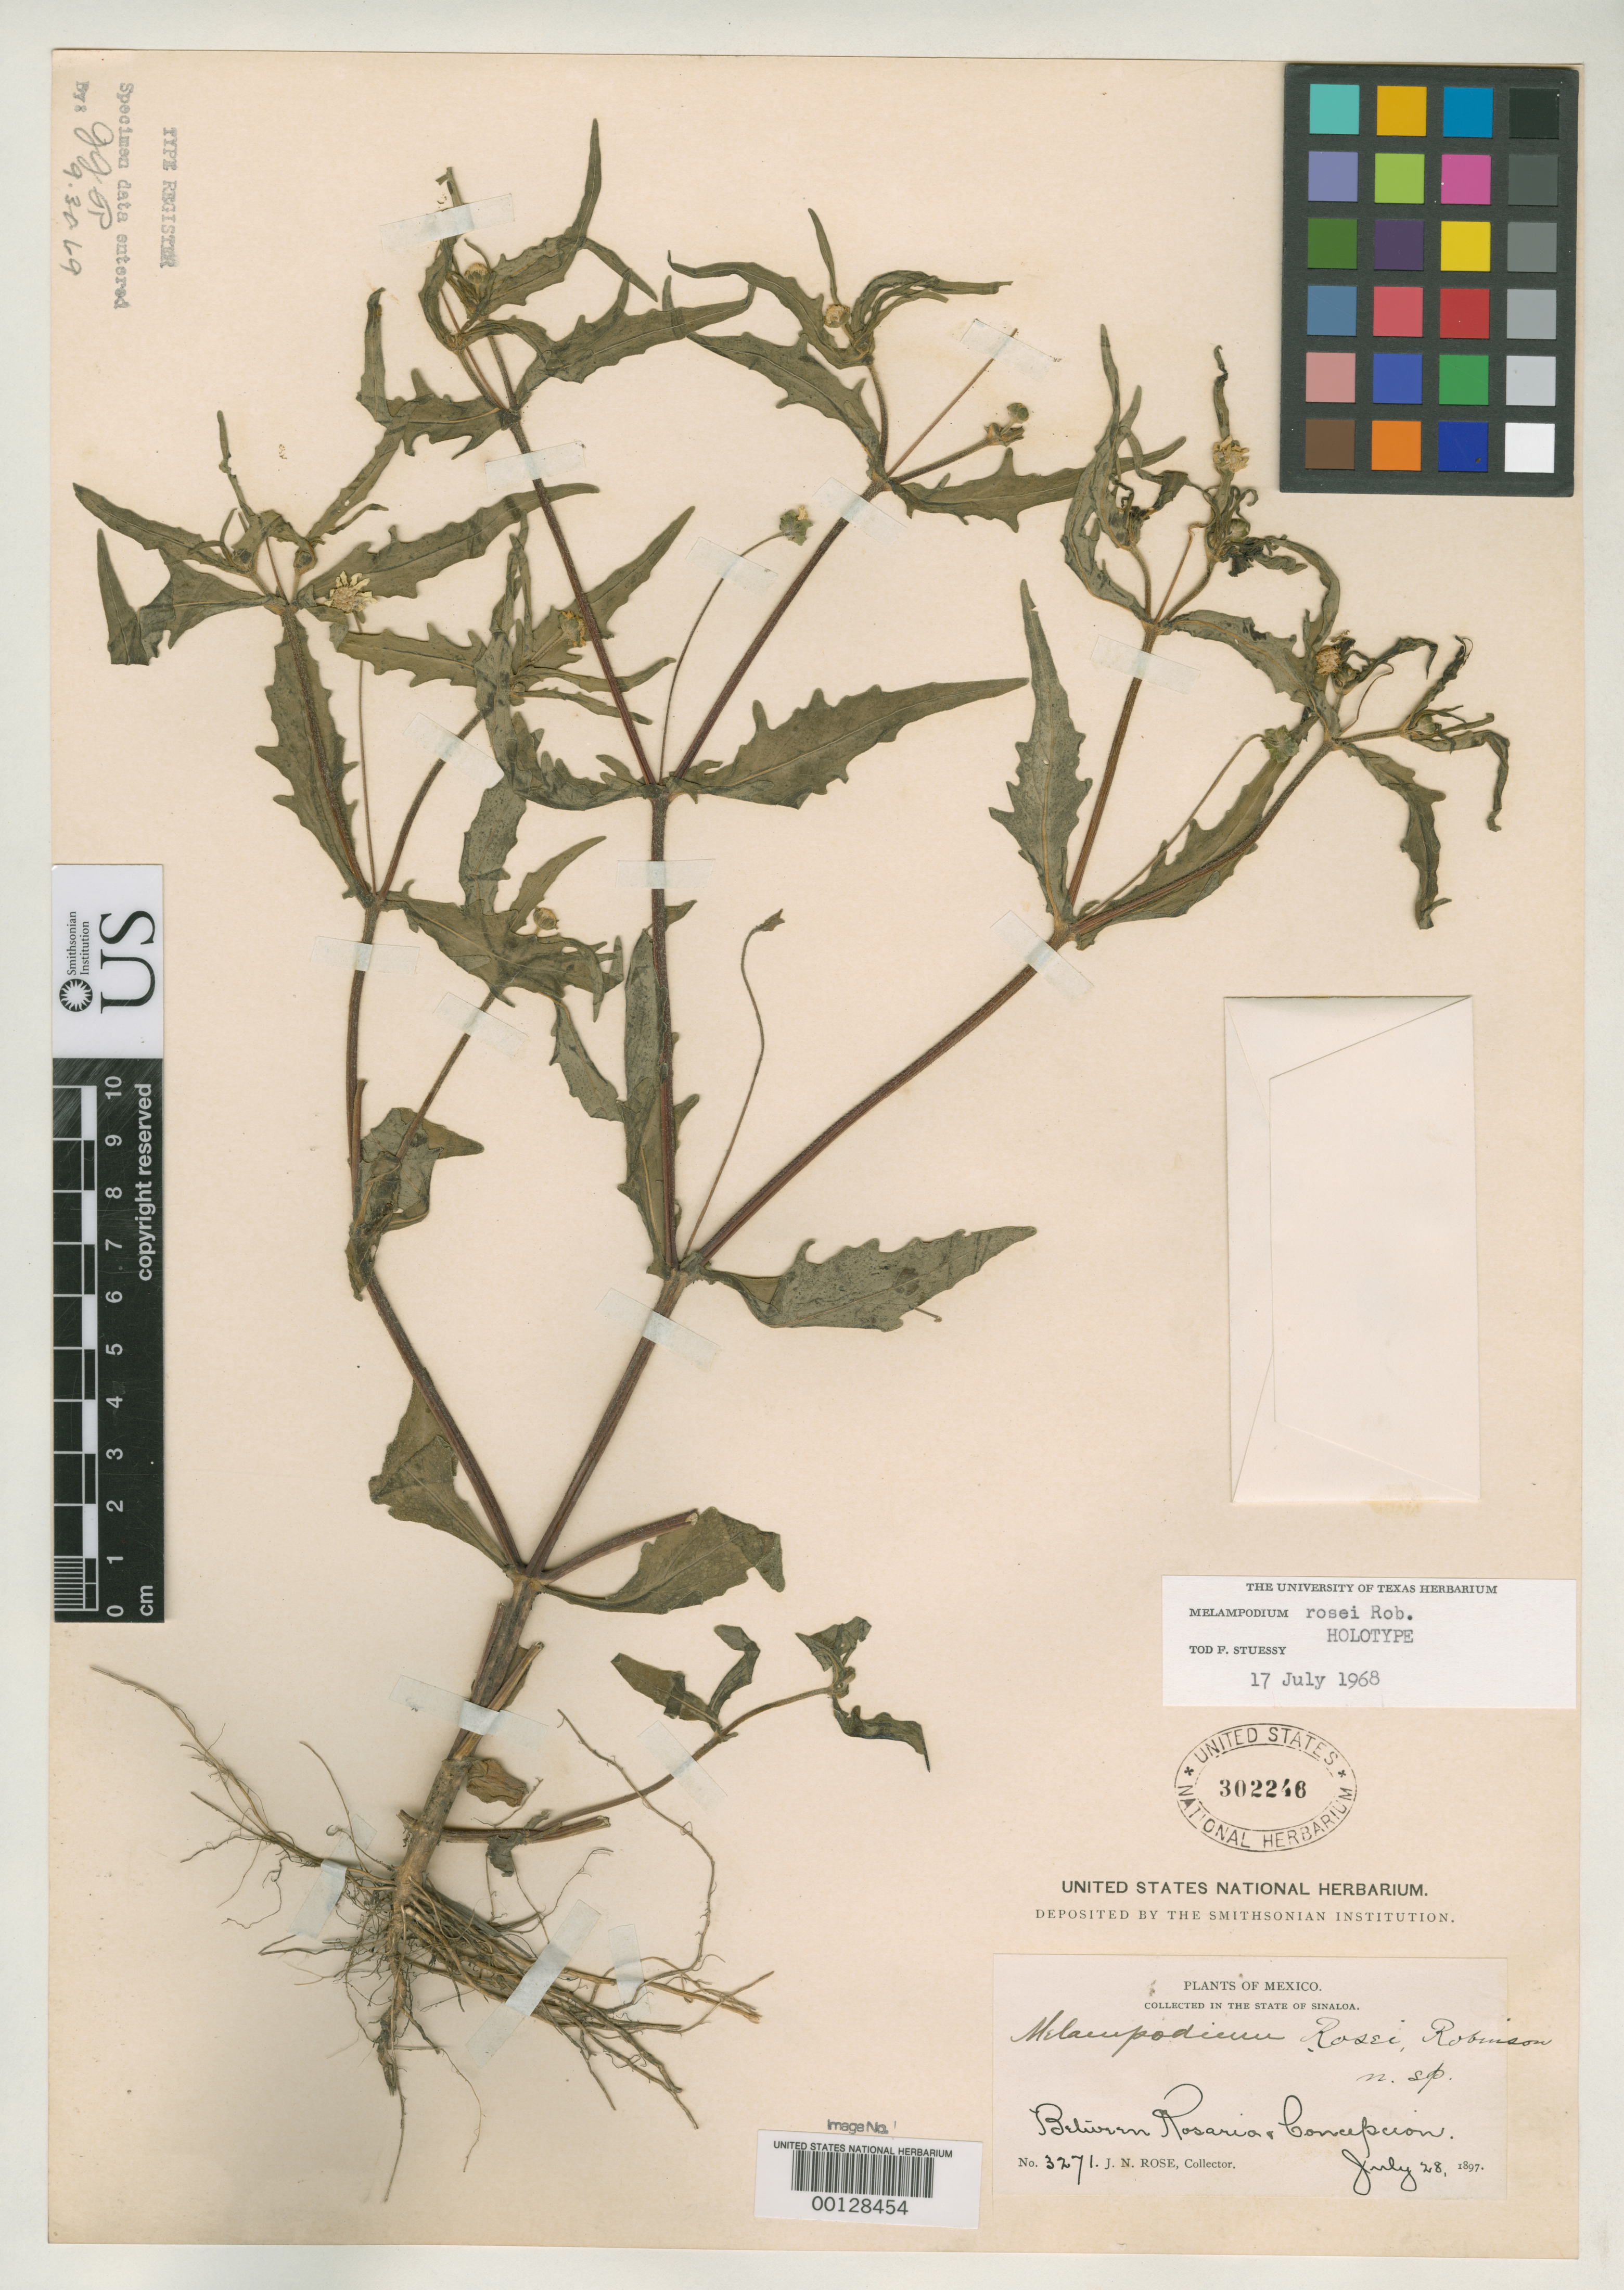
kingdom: Plantae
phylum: Tracheophyta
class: Magnoliopsida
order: Asterales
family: Asteraceae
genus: Melampodium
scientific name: Melampodium rosei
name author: B.L. Rob.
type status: Holotype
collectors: J. N. Rose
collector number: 3271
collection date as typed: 28 Jul 1897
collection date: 1897-07-28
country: Mexico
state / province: Sinaloa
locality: Between Rosario and Concepcion.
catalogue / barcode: US 302246